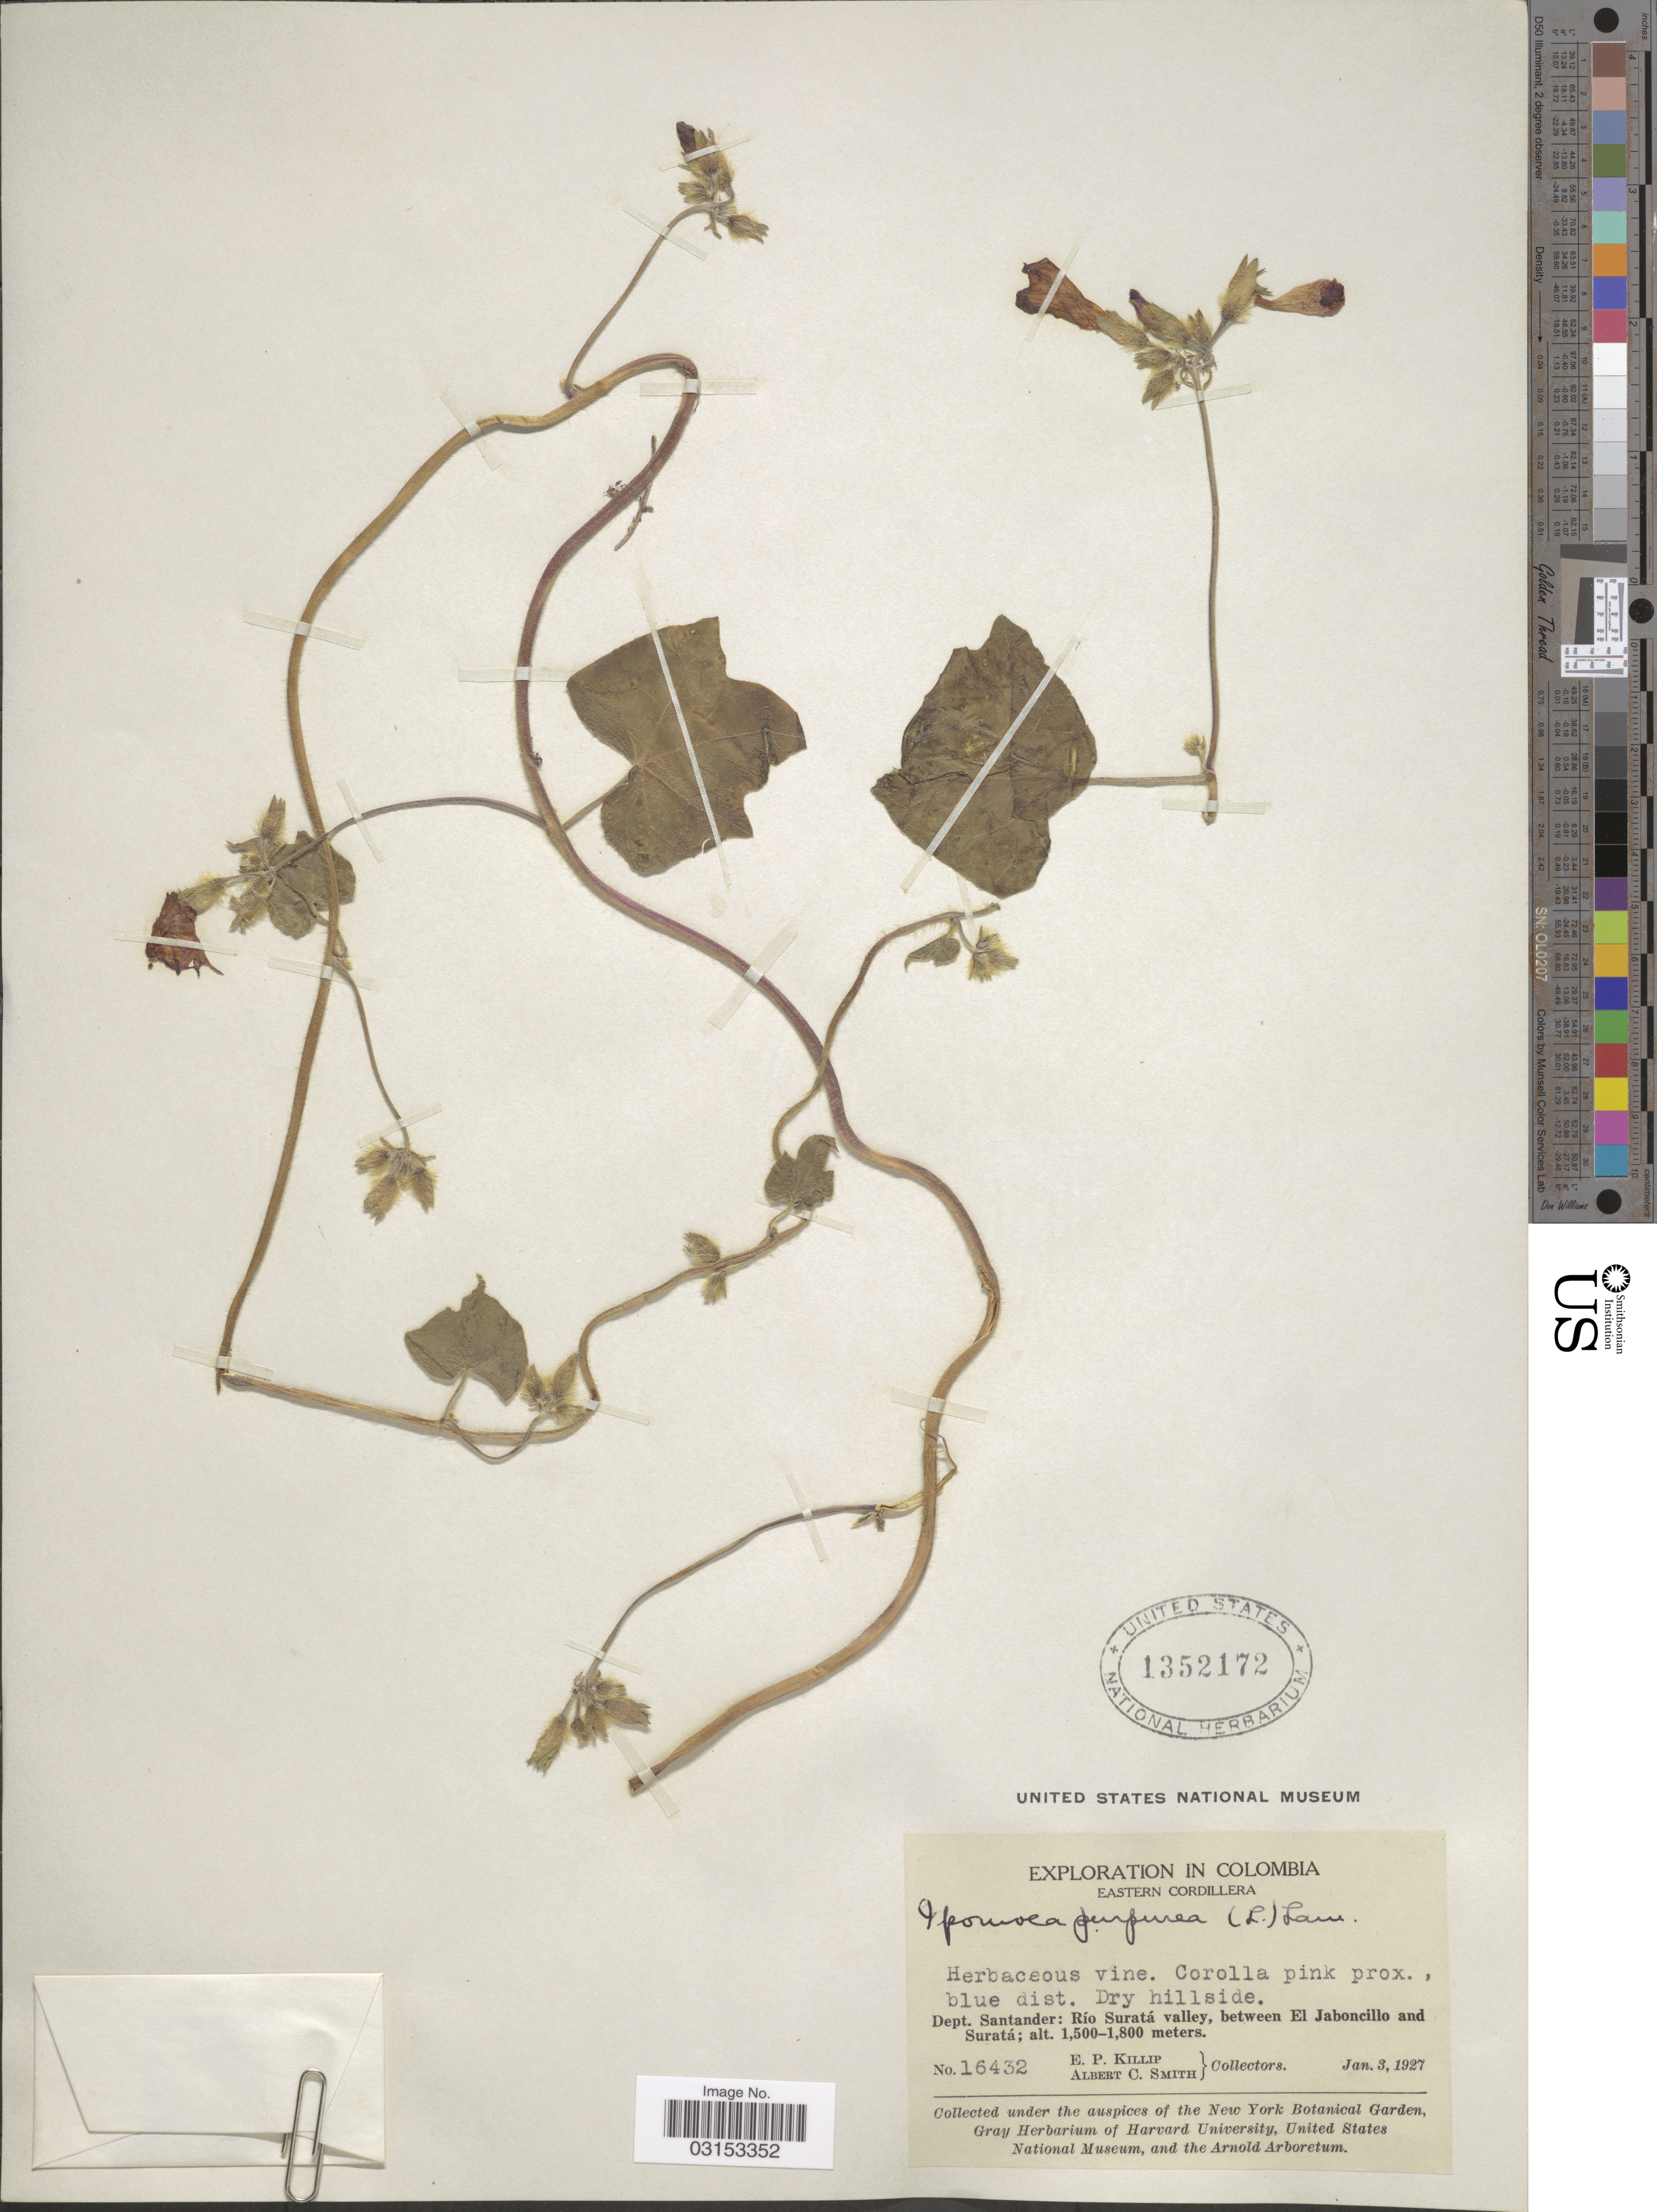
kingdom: Plantae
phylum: Tracheophyta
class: Magnoliopsida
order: Solanales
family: Convolvulaceae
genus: Ipomoea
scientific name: Ipomoea purpurea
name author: (L.) Roth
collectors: E. P. Killip & A. C. Smith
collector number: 16432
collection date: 1927-01-03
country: Colombia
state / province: Santander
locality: Eastern Cordillera. Dept. Santander: Río Suratá valley, between El Jaboncillo and Suratá.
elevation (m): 1500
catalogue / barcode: US 1352172